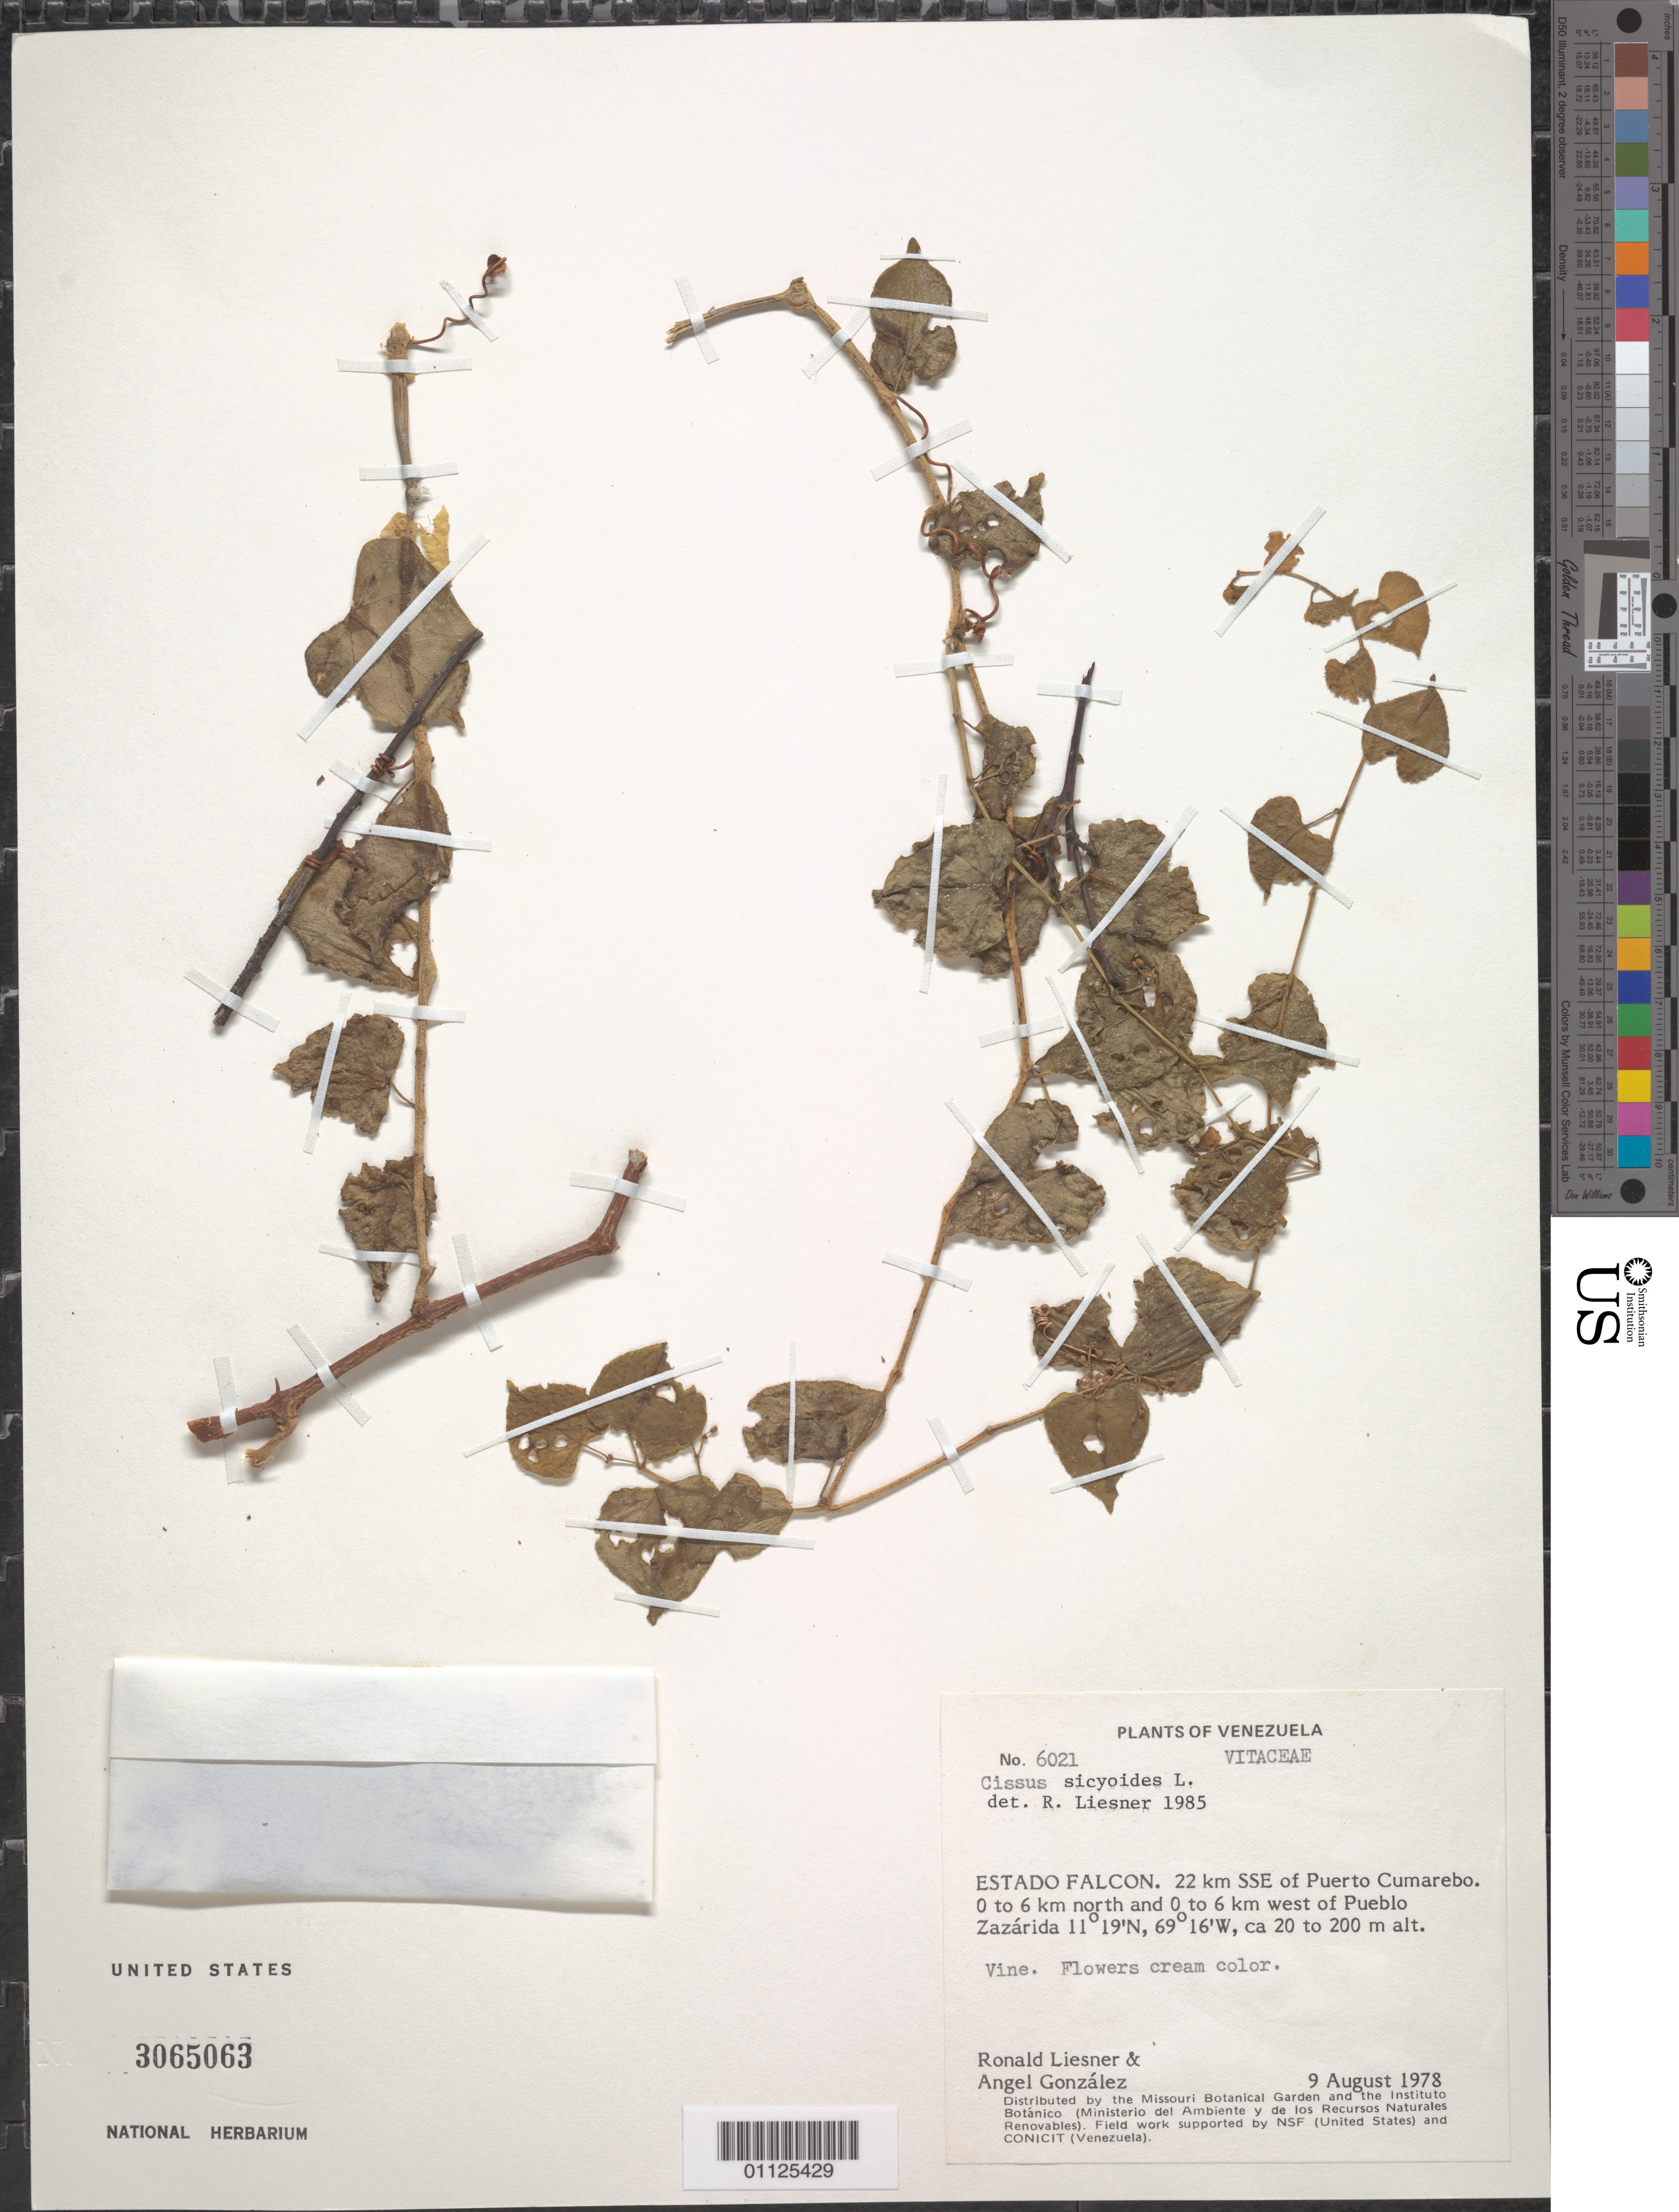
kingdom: Plantae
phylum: Tracheophyta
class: Magnoliopsida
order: Vitales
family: Vitaceae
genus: Cissus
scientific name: Cissus verticillata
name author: (L.) Nicolson & C.E. Jarvis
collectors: R. L. Liesner & A. C. González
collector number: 6021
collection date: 1978-08-09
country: Venezuela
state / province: Falcón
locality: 22 km SSE of Puerto Cumarebo. 0 to 6 km N and 0 to 6 km W of Pueblo Zazarida.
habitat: Vine.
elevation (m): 20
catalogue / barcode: US 3065063